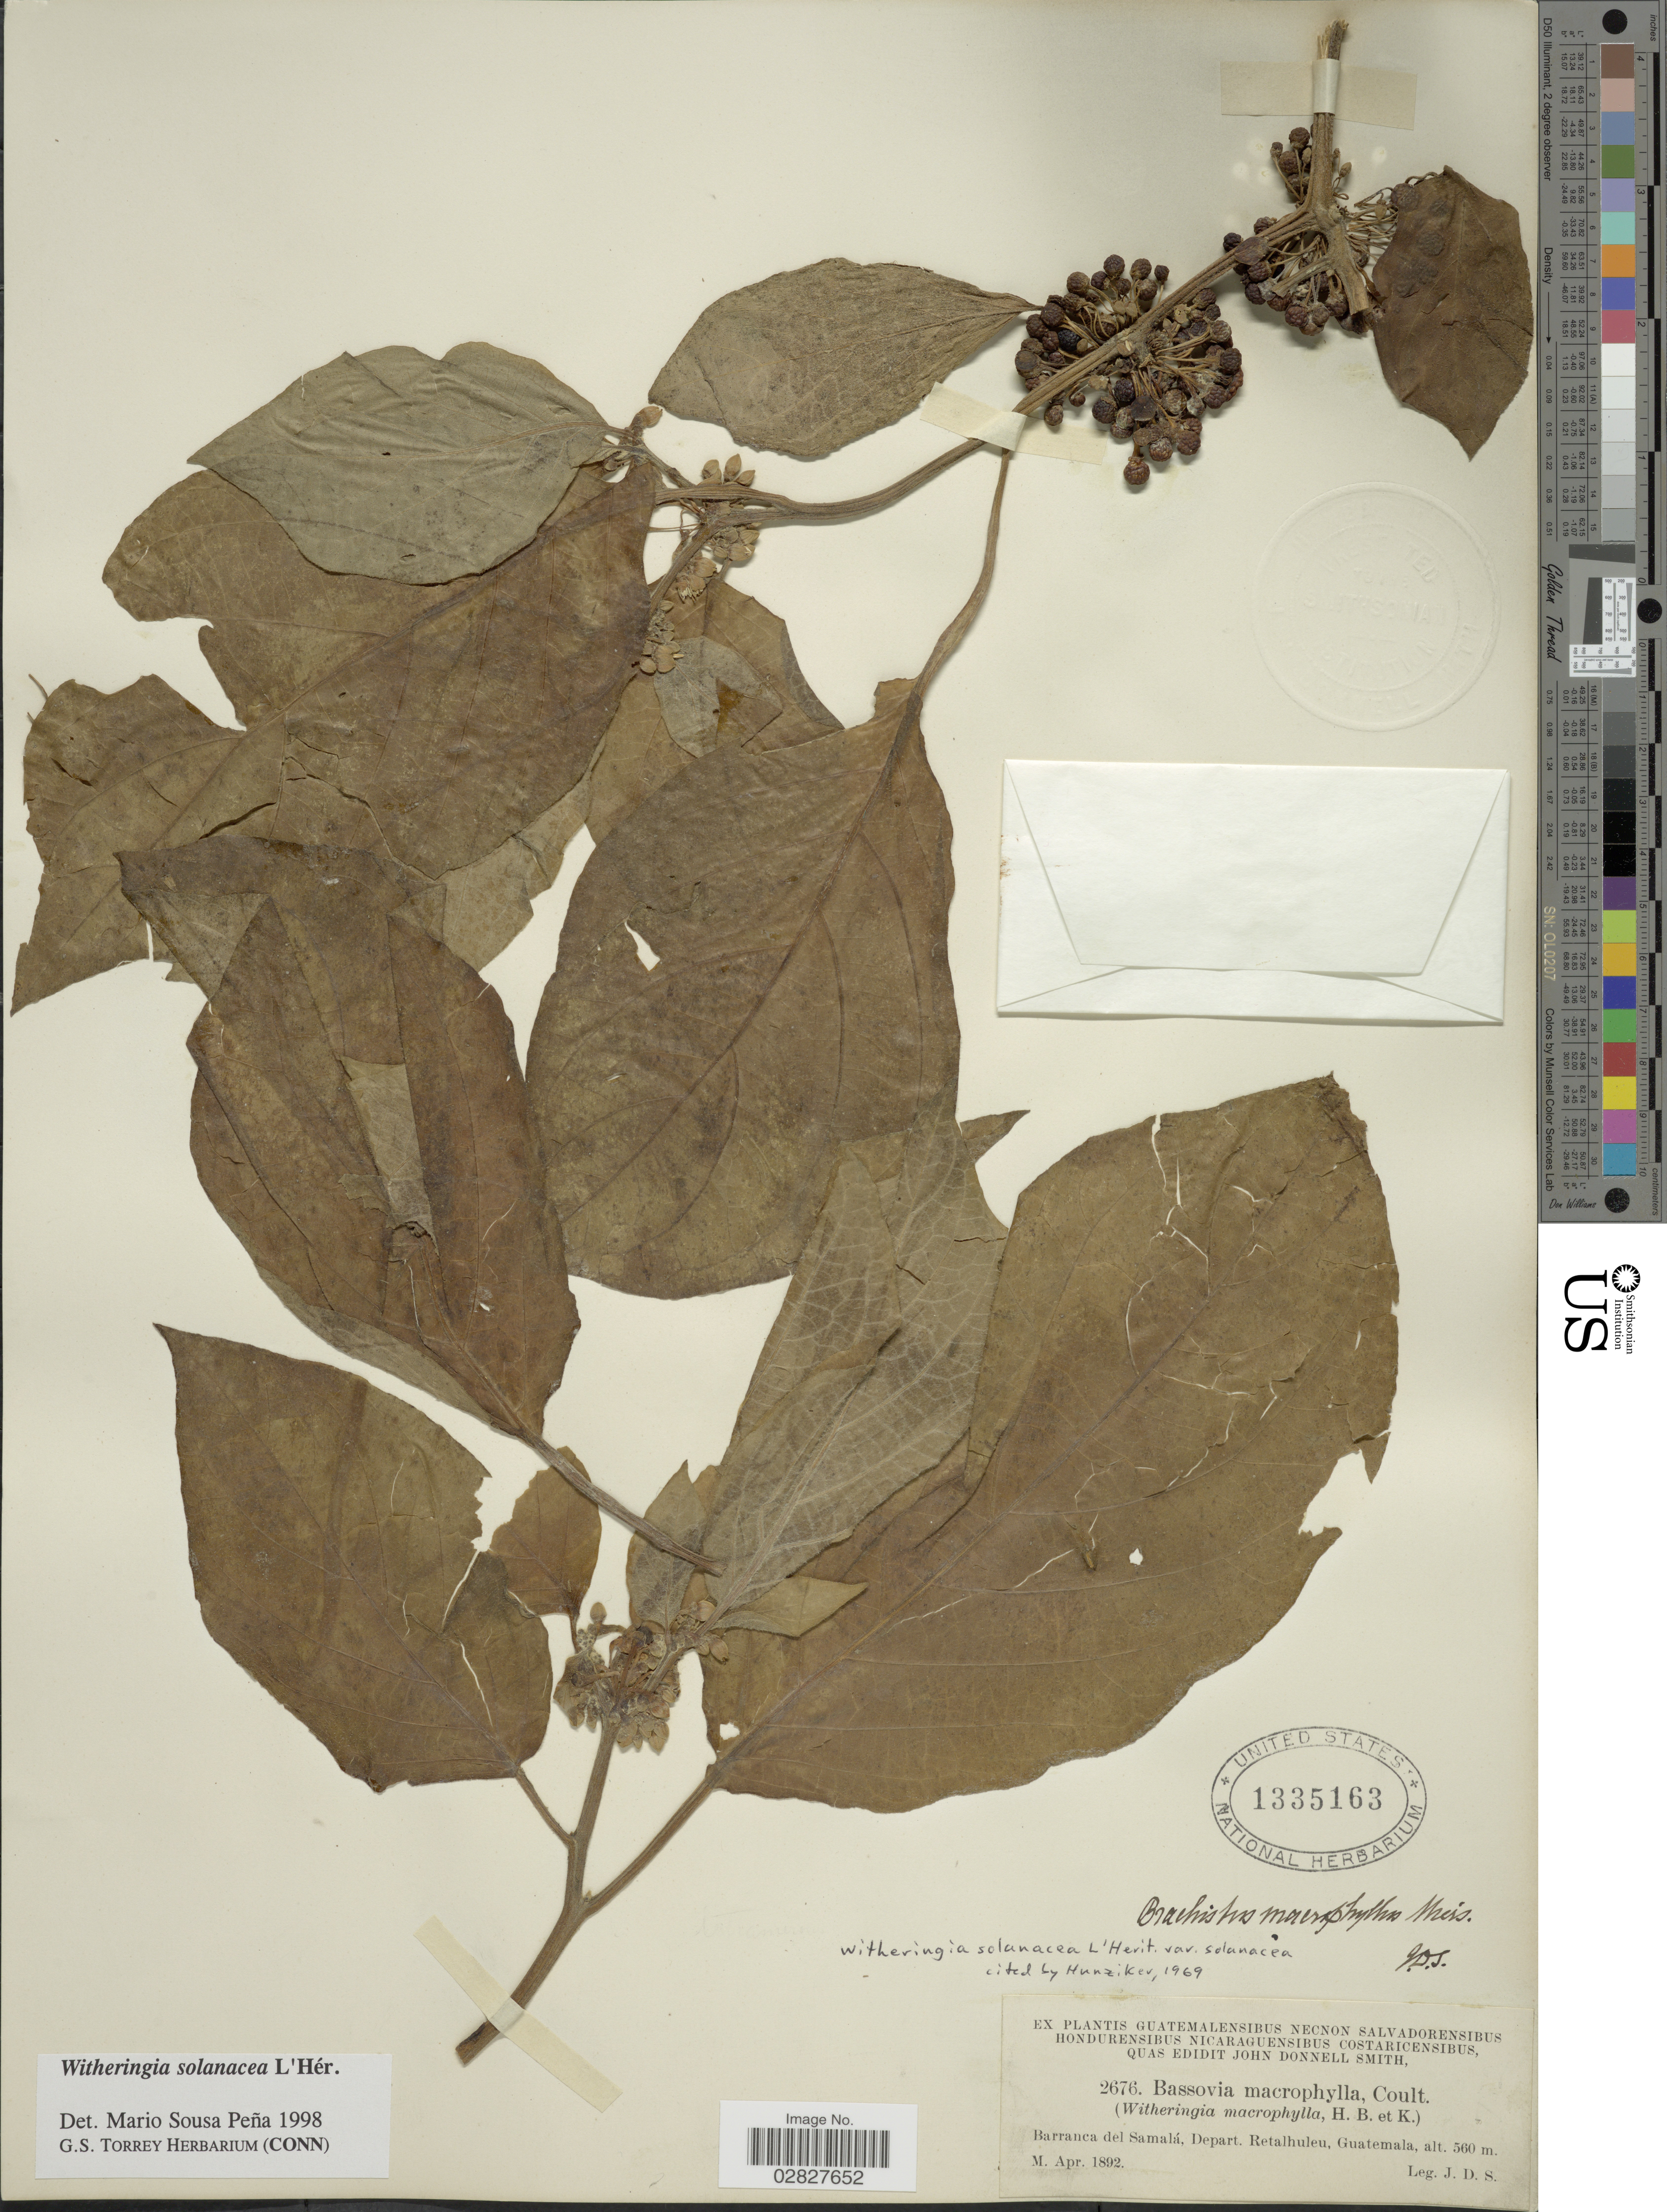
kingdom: Plantae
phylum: Tracheophyta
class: Magnoliopsida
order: Solanales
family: Solanaceae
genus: Witheringia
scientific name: Witheringia solanacea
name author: L'Hér.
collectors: J. Donnell Smith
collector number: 2676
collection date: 1892-04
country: Guatemala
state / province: Retalhuleu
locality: Barranca del Samalá, Depart. Retalhuleu.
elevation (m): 560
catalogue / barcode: US 1335163